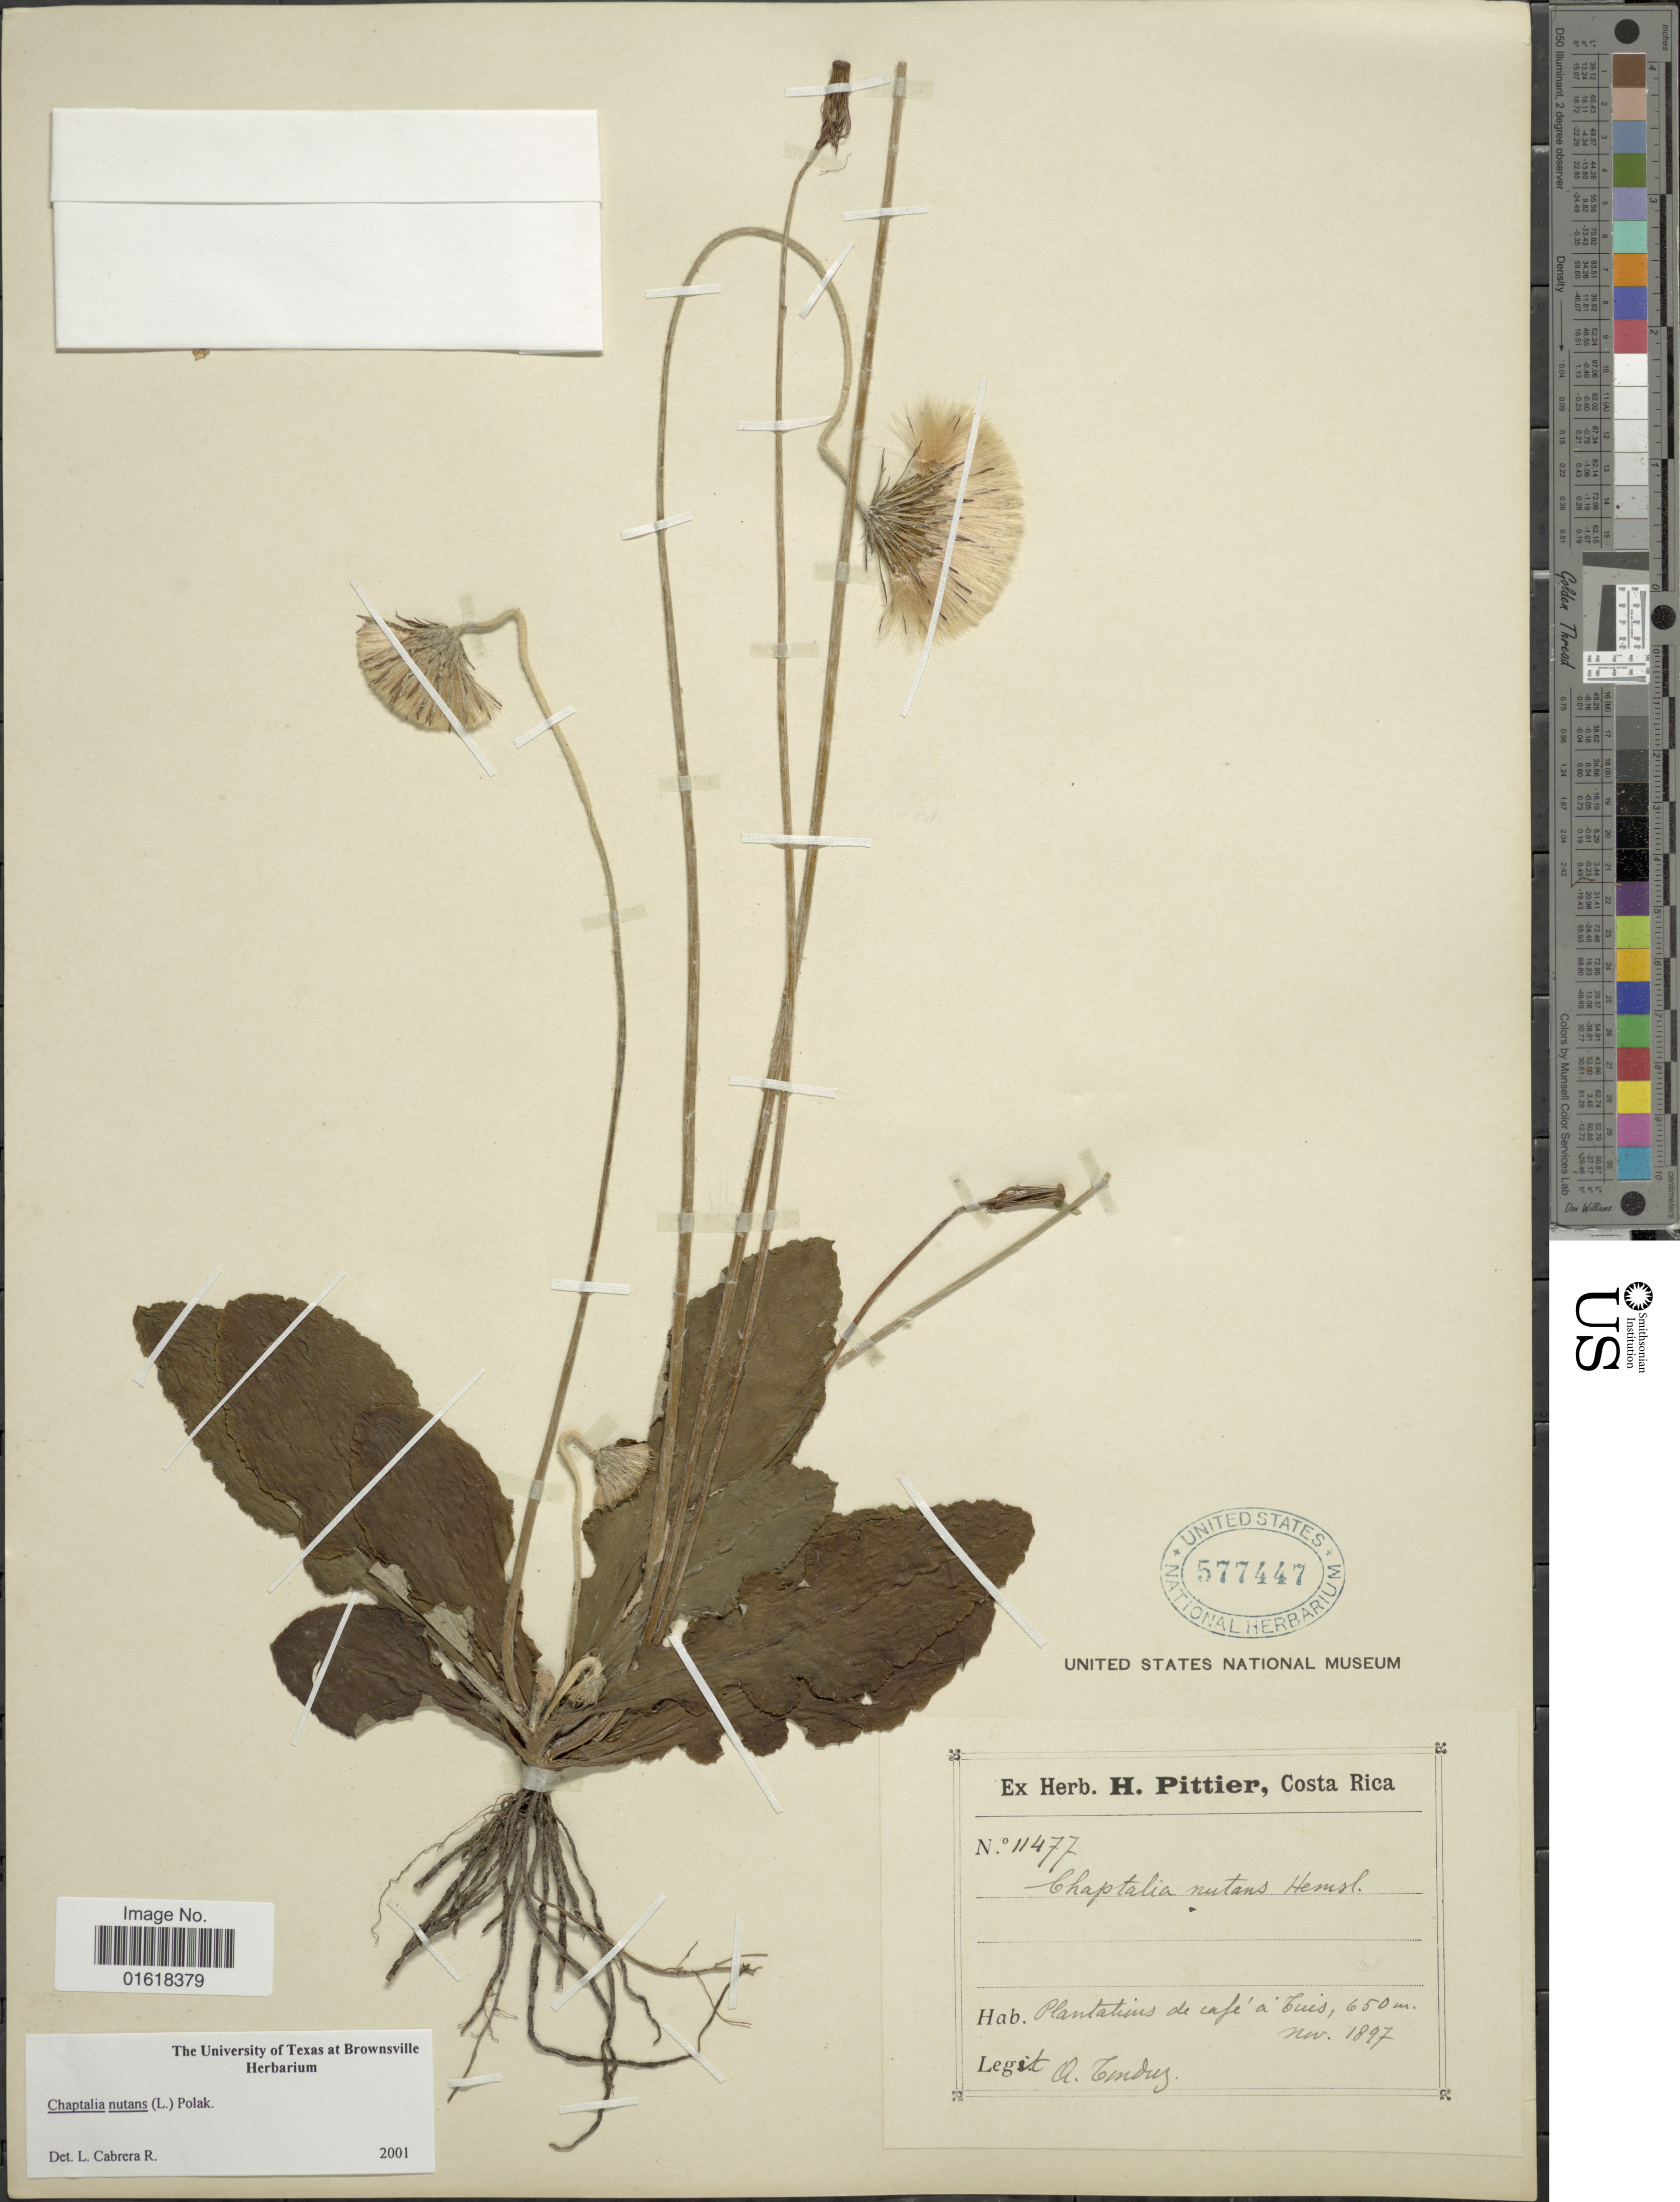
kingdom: Plantae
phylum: Tracheophyta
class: Magnoliopsida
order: Asterales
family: Asteraceae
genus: Chaptalia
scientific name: Chaptalia nutans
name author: (L.) Pol.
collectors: A. Tonduz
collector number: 11477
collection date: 1897-11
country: Costa Rica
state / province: Cartago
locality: Coffee plantations in Tuis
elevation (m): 650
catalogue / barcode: US 577447